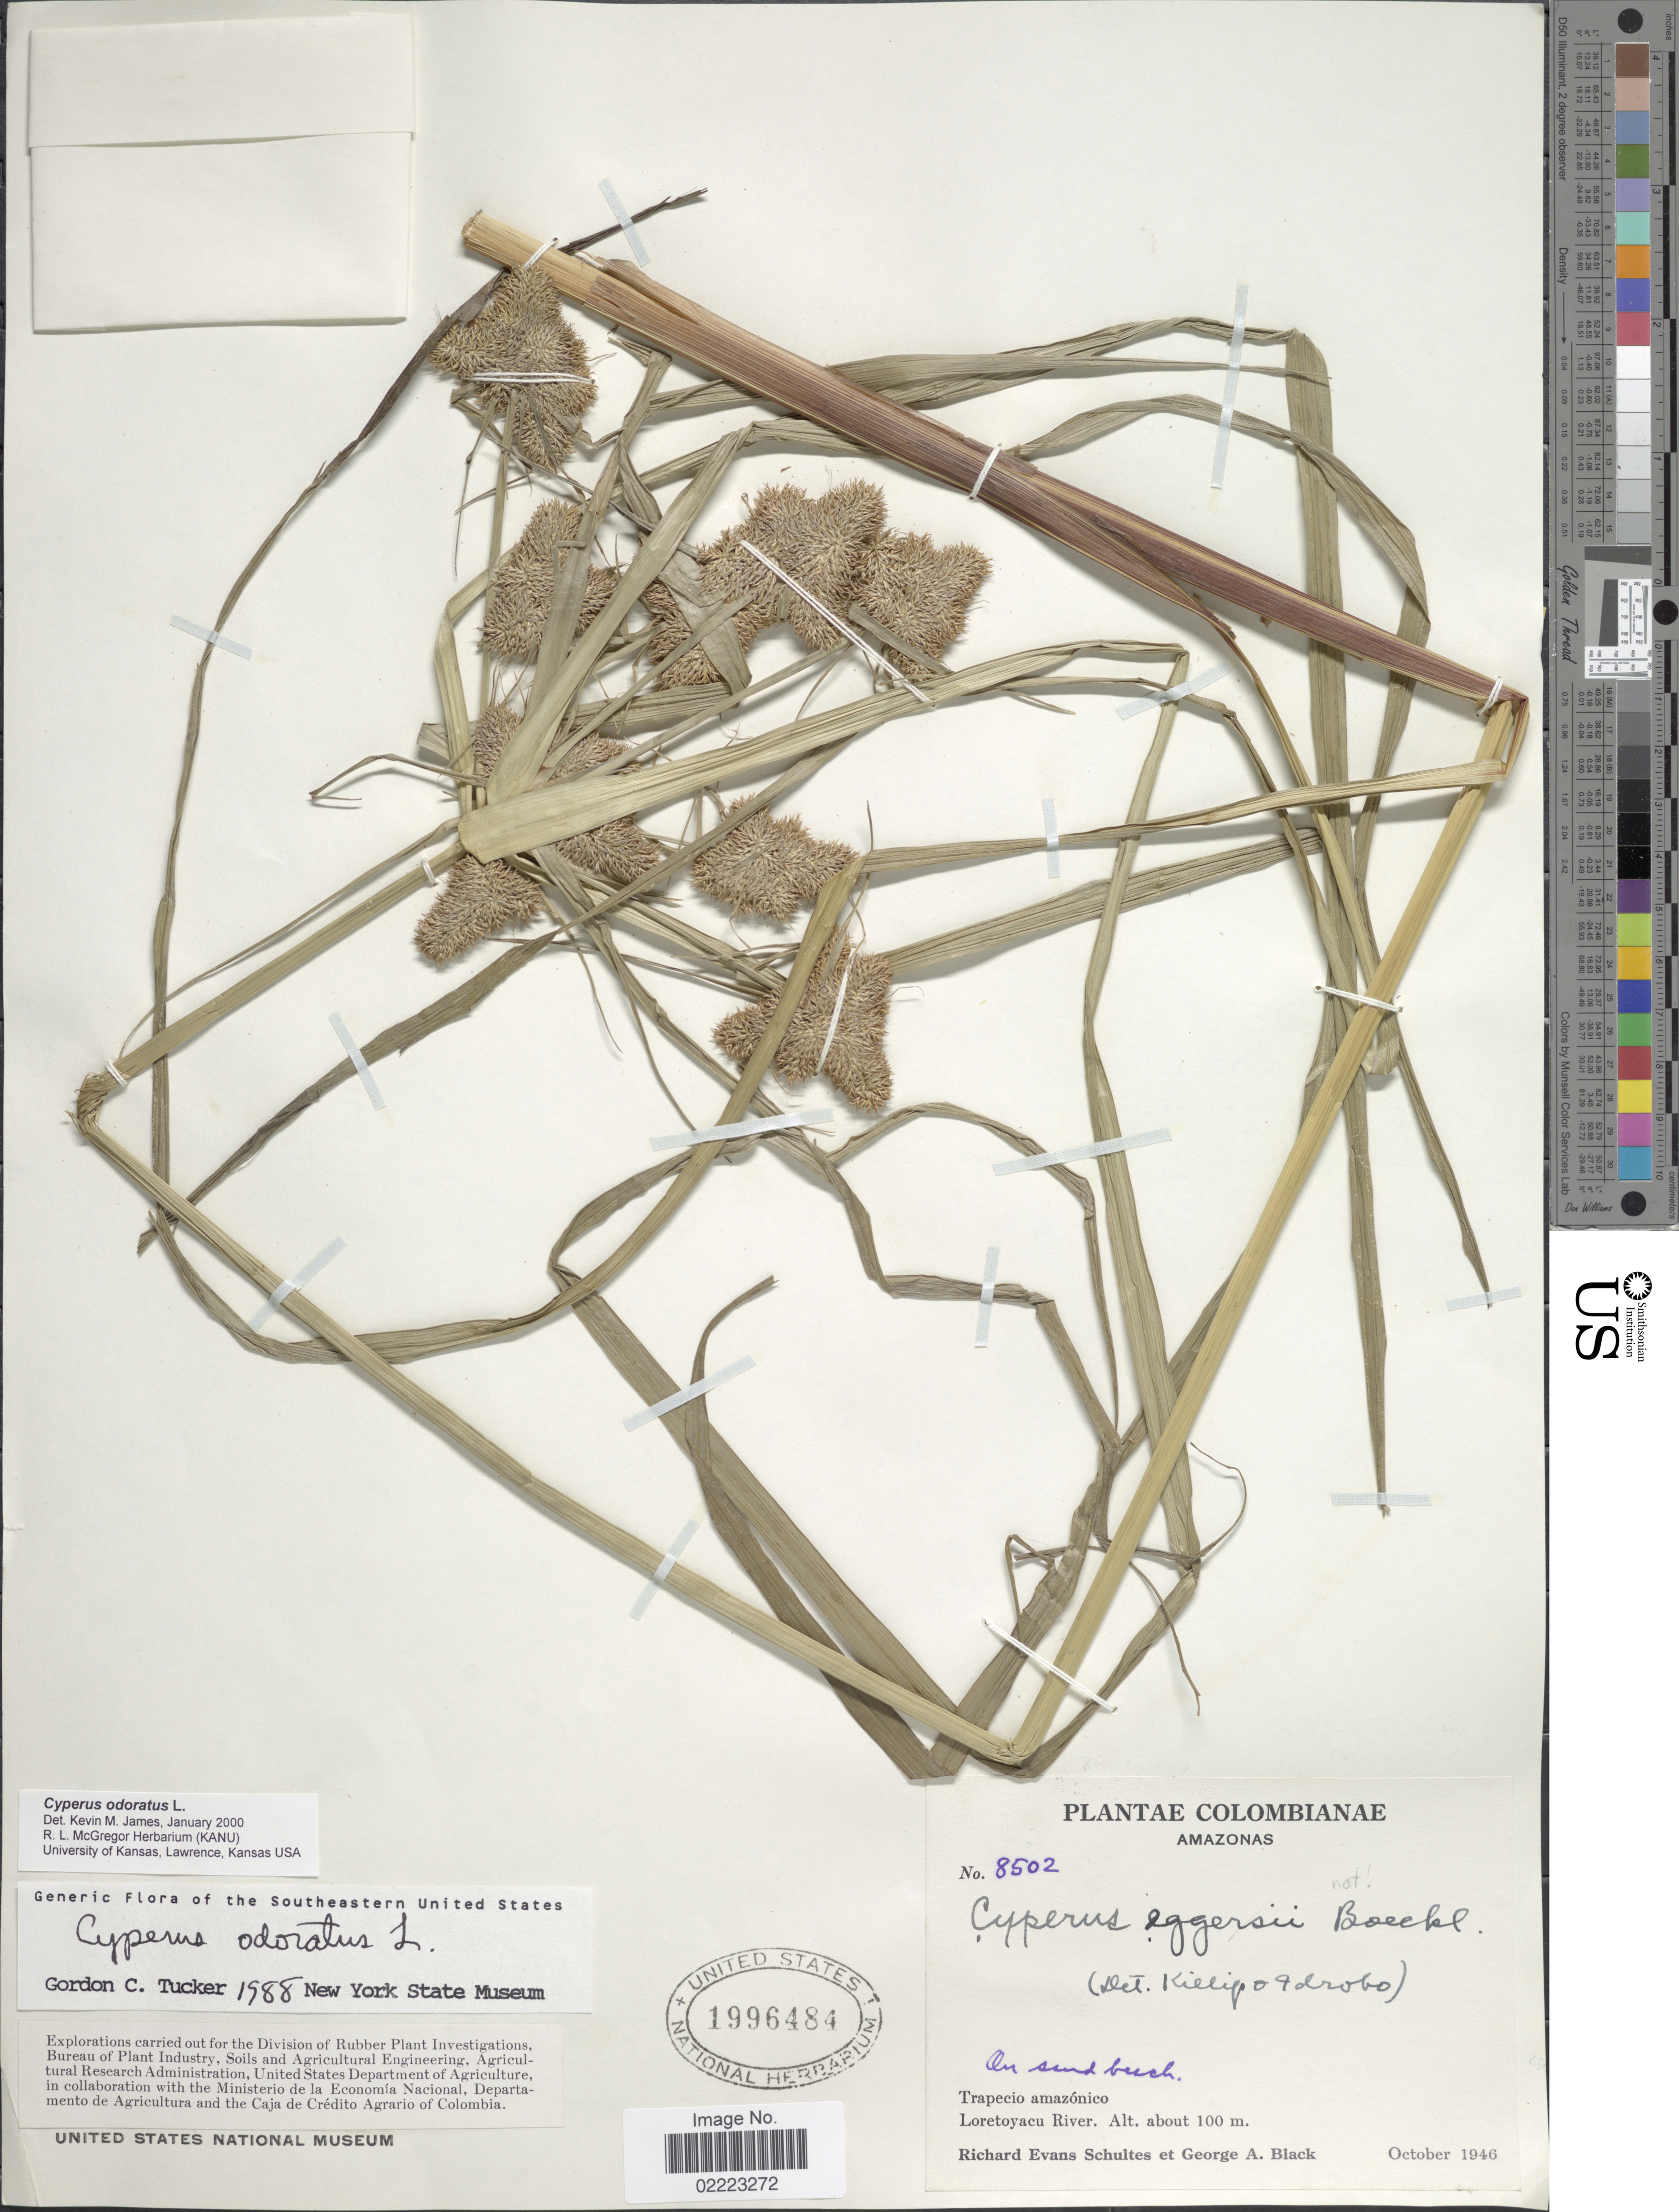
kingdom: Plantae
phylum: Tracheophyta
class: Liliopsida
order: Poales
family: Cyperaceae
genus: Cyperus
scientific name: Cyperus odoratus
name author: L.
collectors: R. E. Schultes & G. A. Black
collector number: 8502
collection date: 1946-10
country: Colombia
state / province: Amazônas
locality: Trapecio amazonico. Loretoyacu River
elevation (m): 100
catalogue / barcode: US 1996484